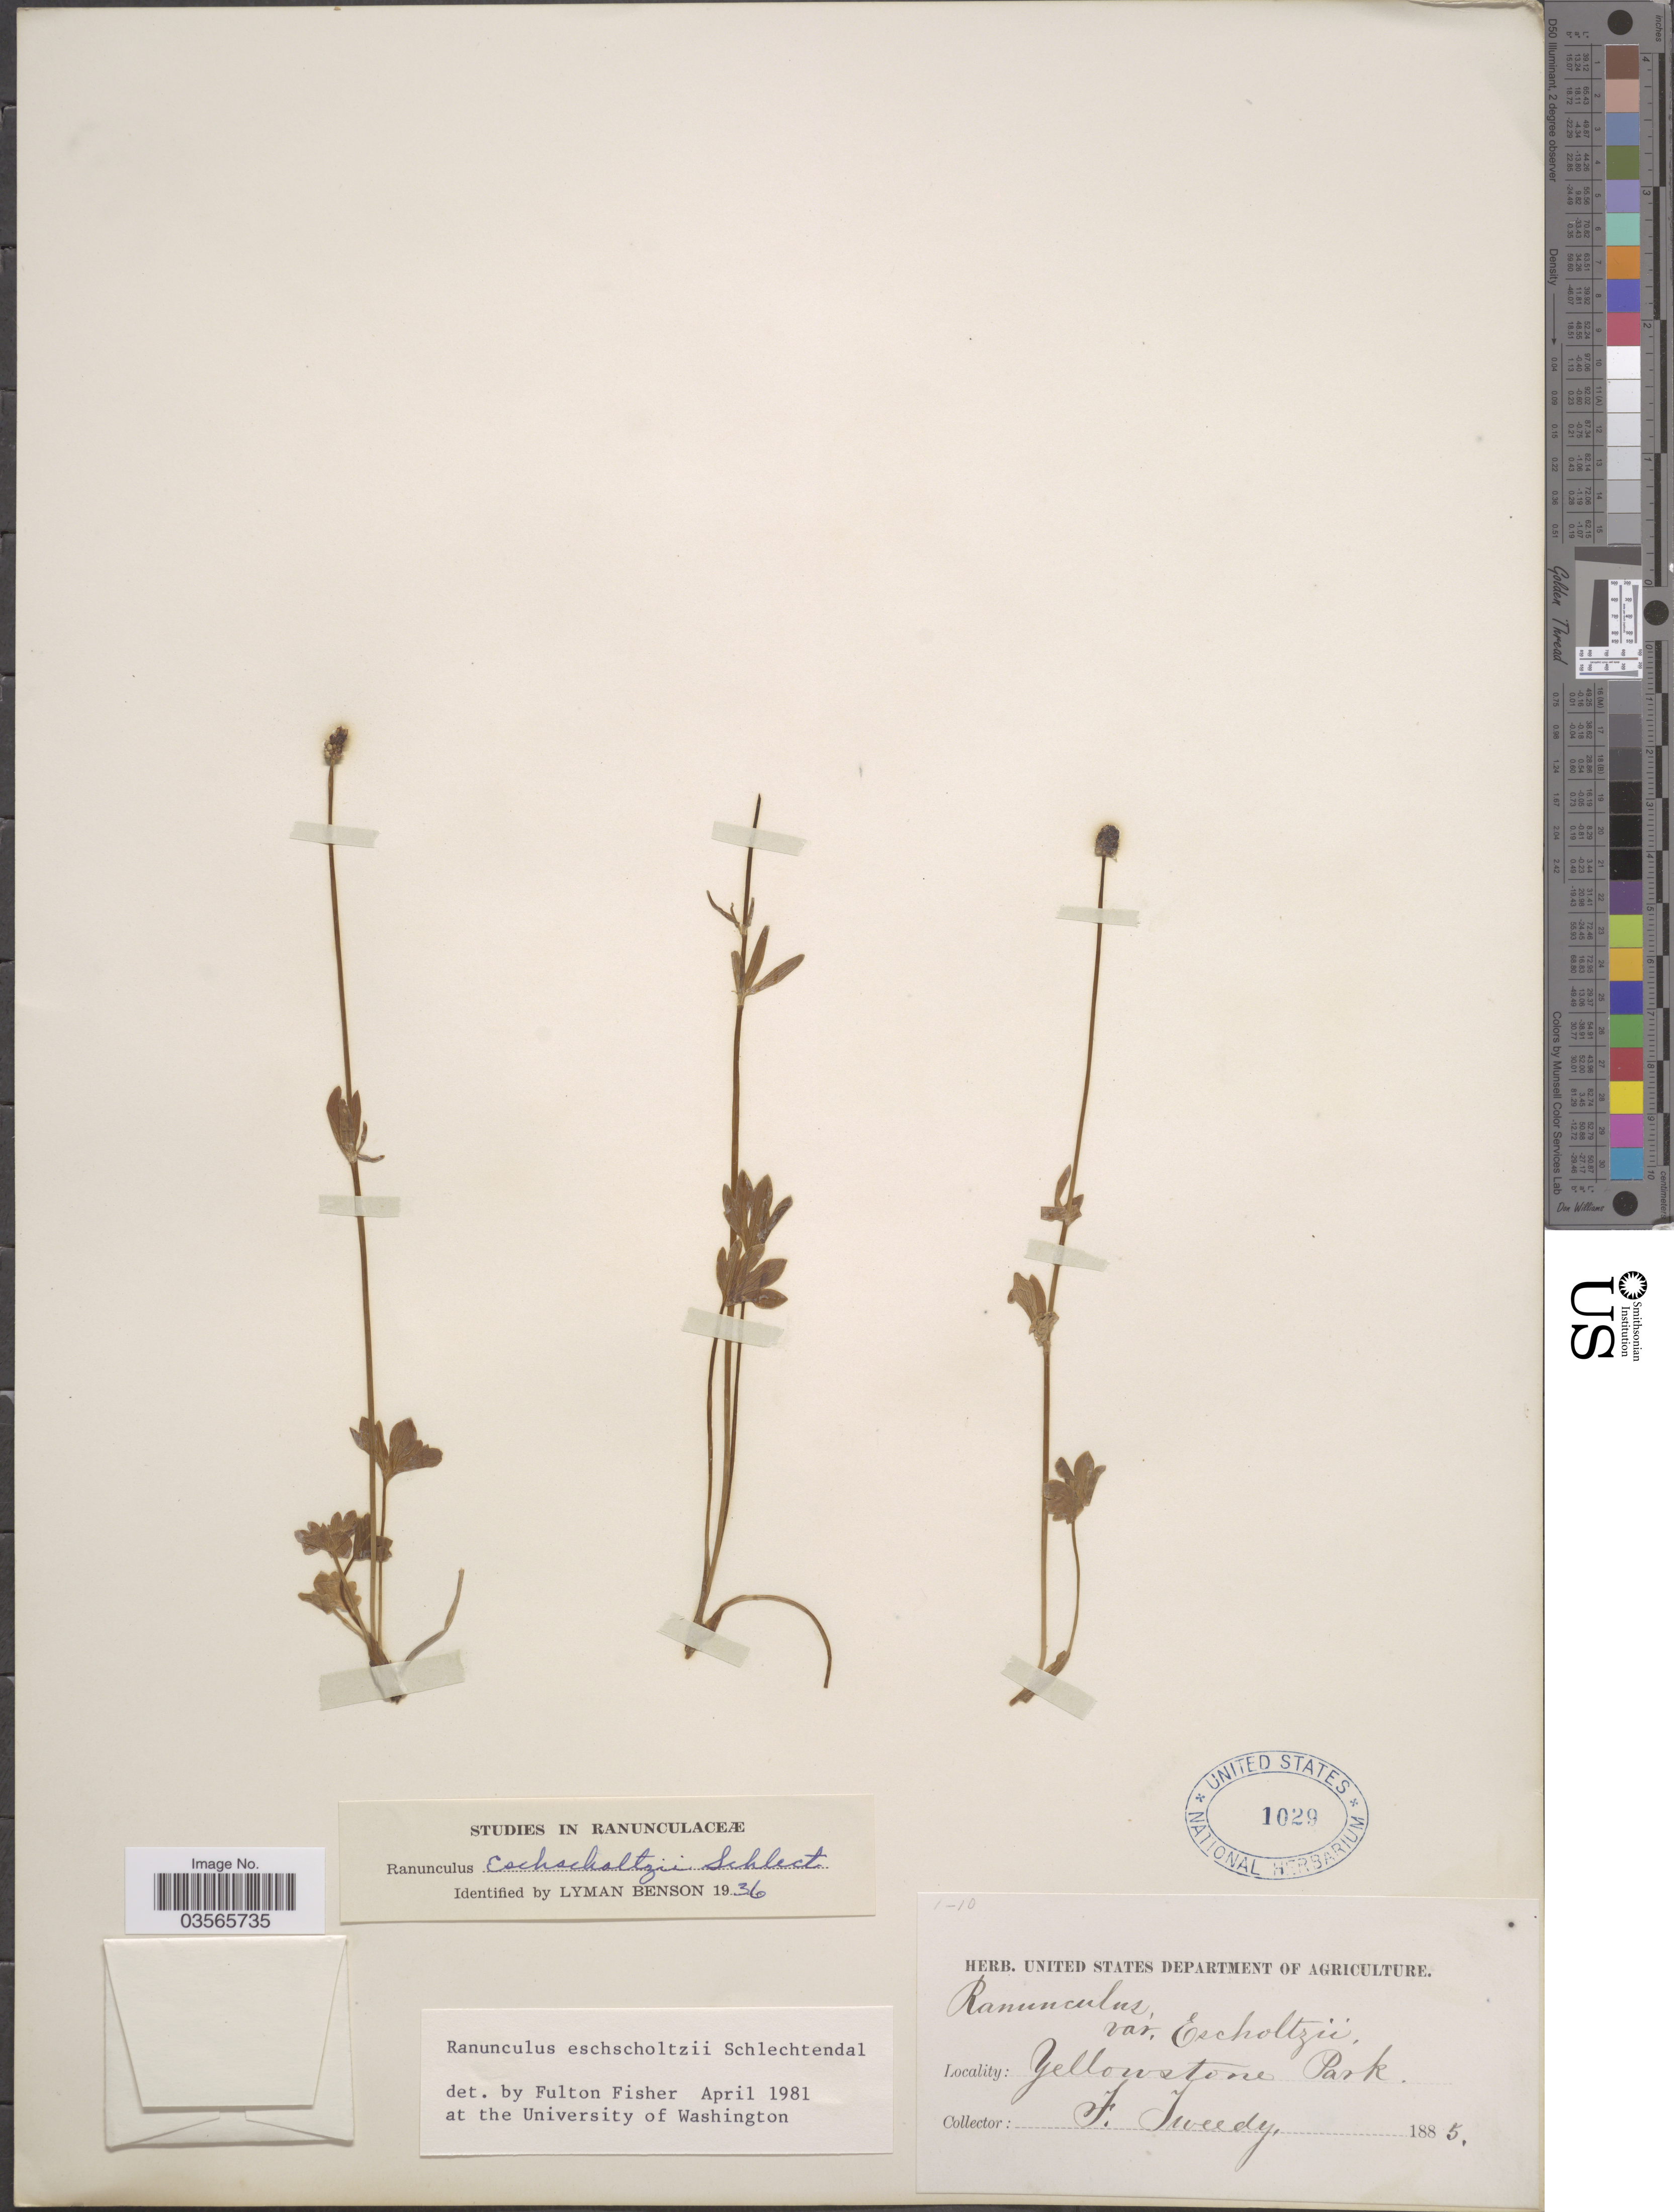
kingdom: Plantae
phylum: Tracheophyta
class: Magnoliopsida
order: Ranunculales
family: Ranunculaceae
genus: Ranunculus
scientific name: Ranunculus eschscholtzii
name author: Schltdl.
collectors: F. Tweedy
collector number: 1-10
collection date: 1885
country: United States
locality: Yellowstone Park.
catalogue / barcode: US 1029